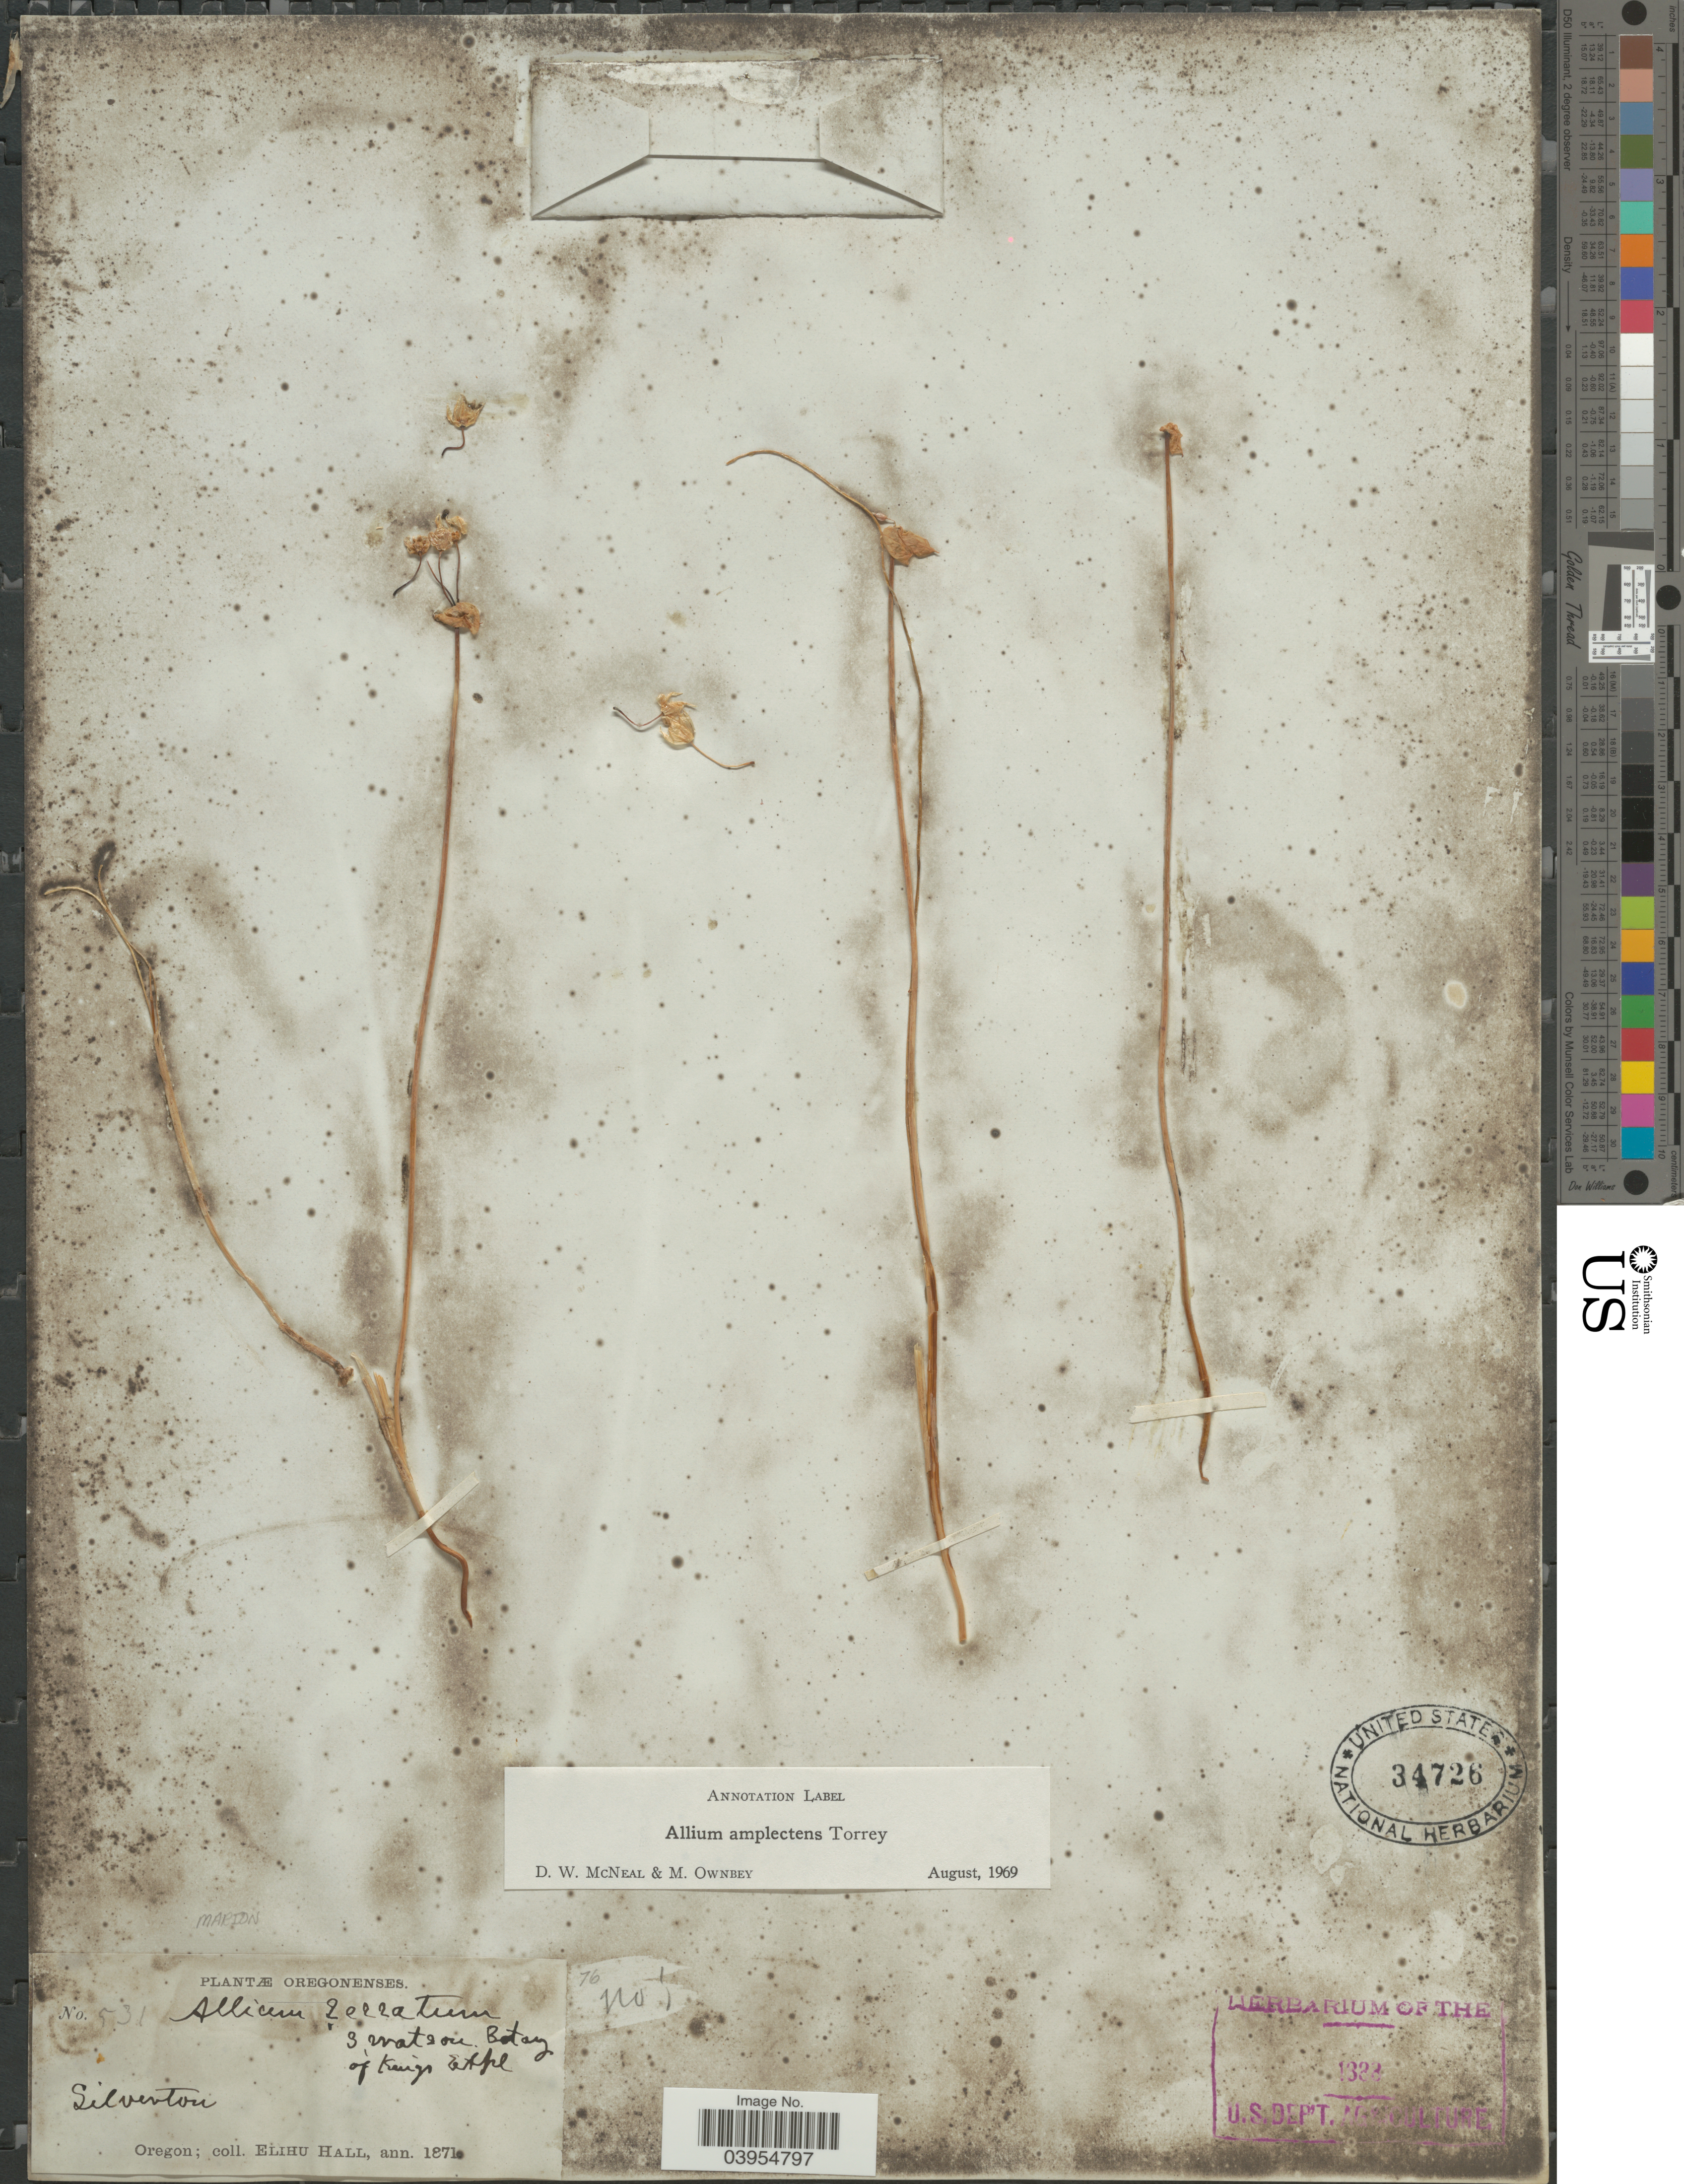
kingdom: Plantae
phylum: Tracheophyta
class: Liliopsida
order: Asparagales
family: Amaryllidaceae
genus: Allium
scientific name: Allium amplectens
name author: Torr.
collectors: E. Hall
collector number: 531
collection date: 1871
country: United States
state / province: Oregon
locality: Silverton.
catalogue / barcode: US 34726